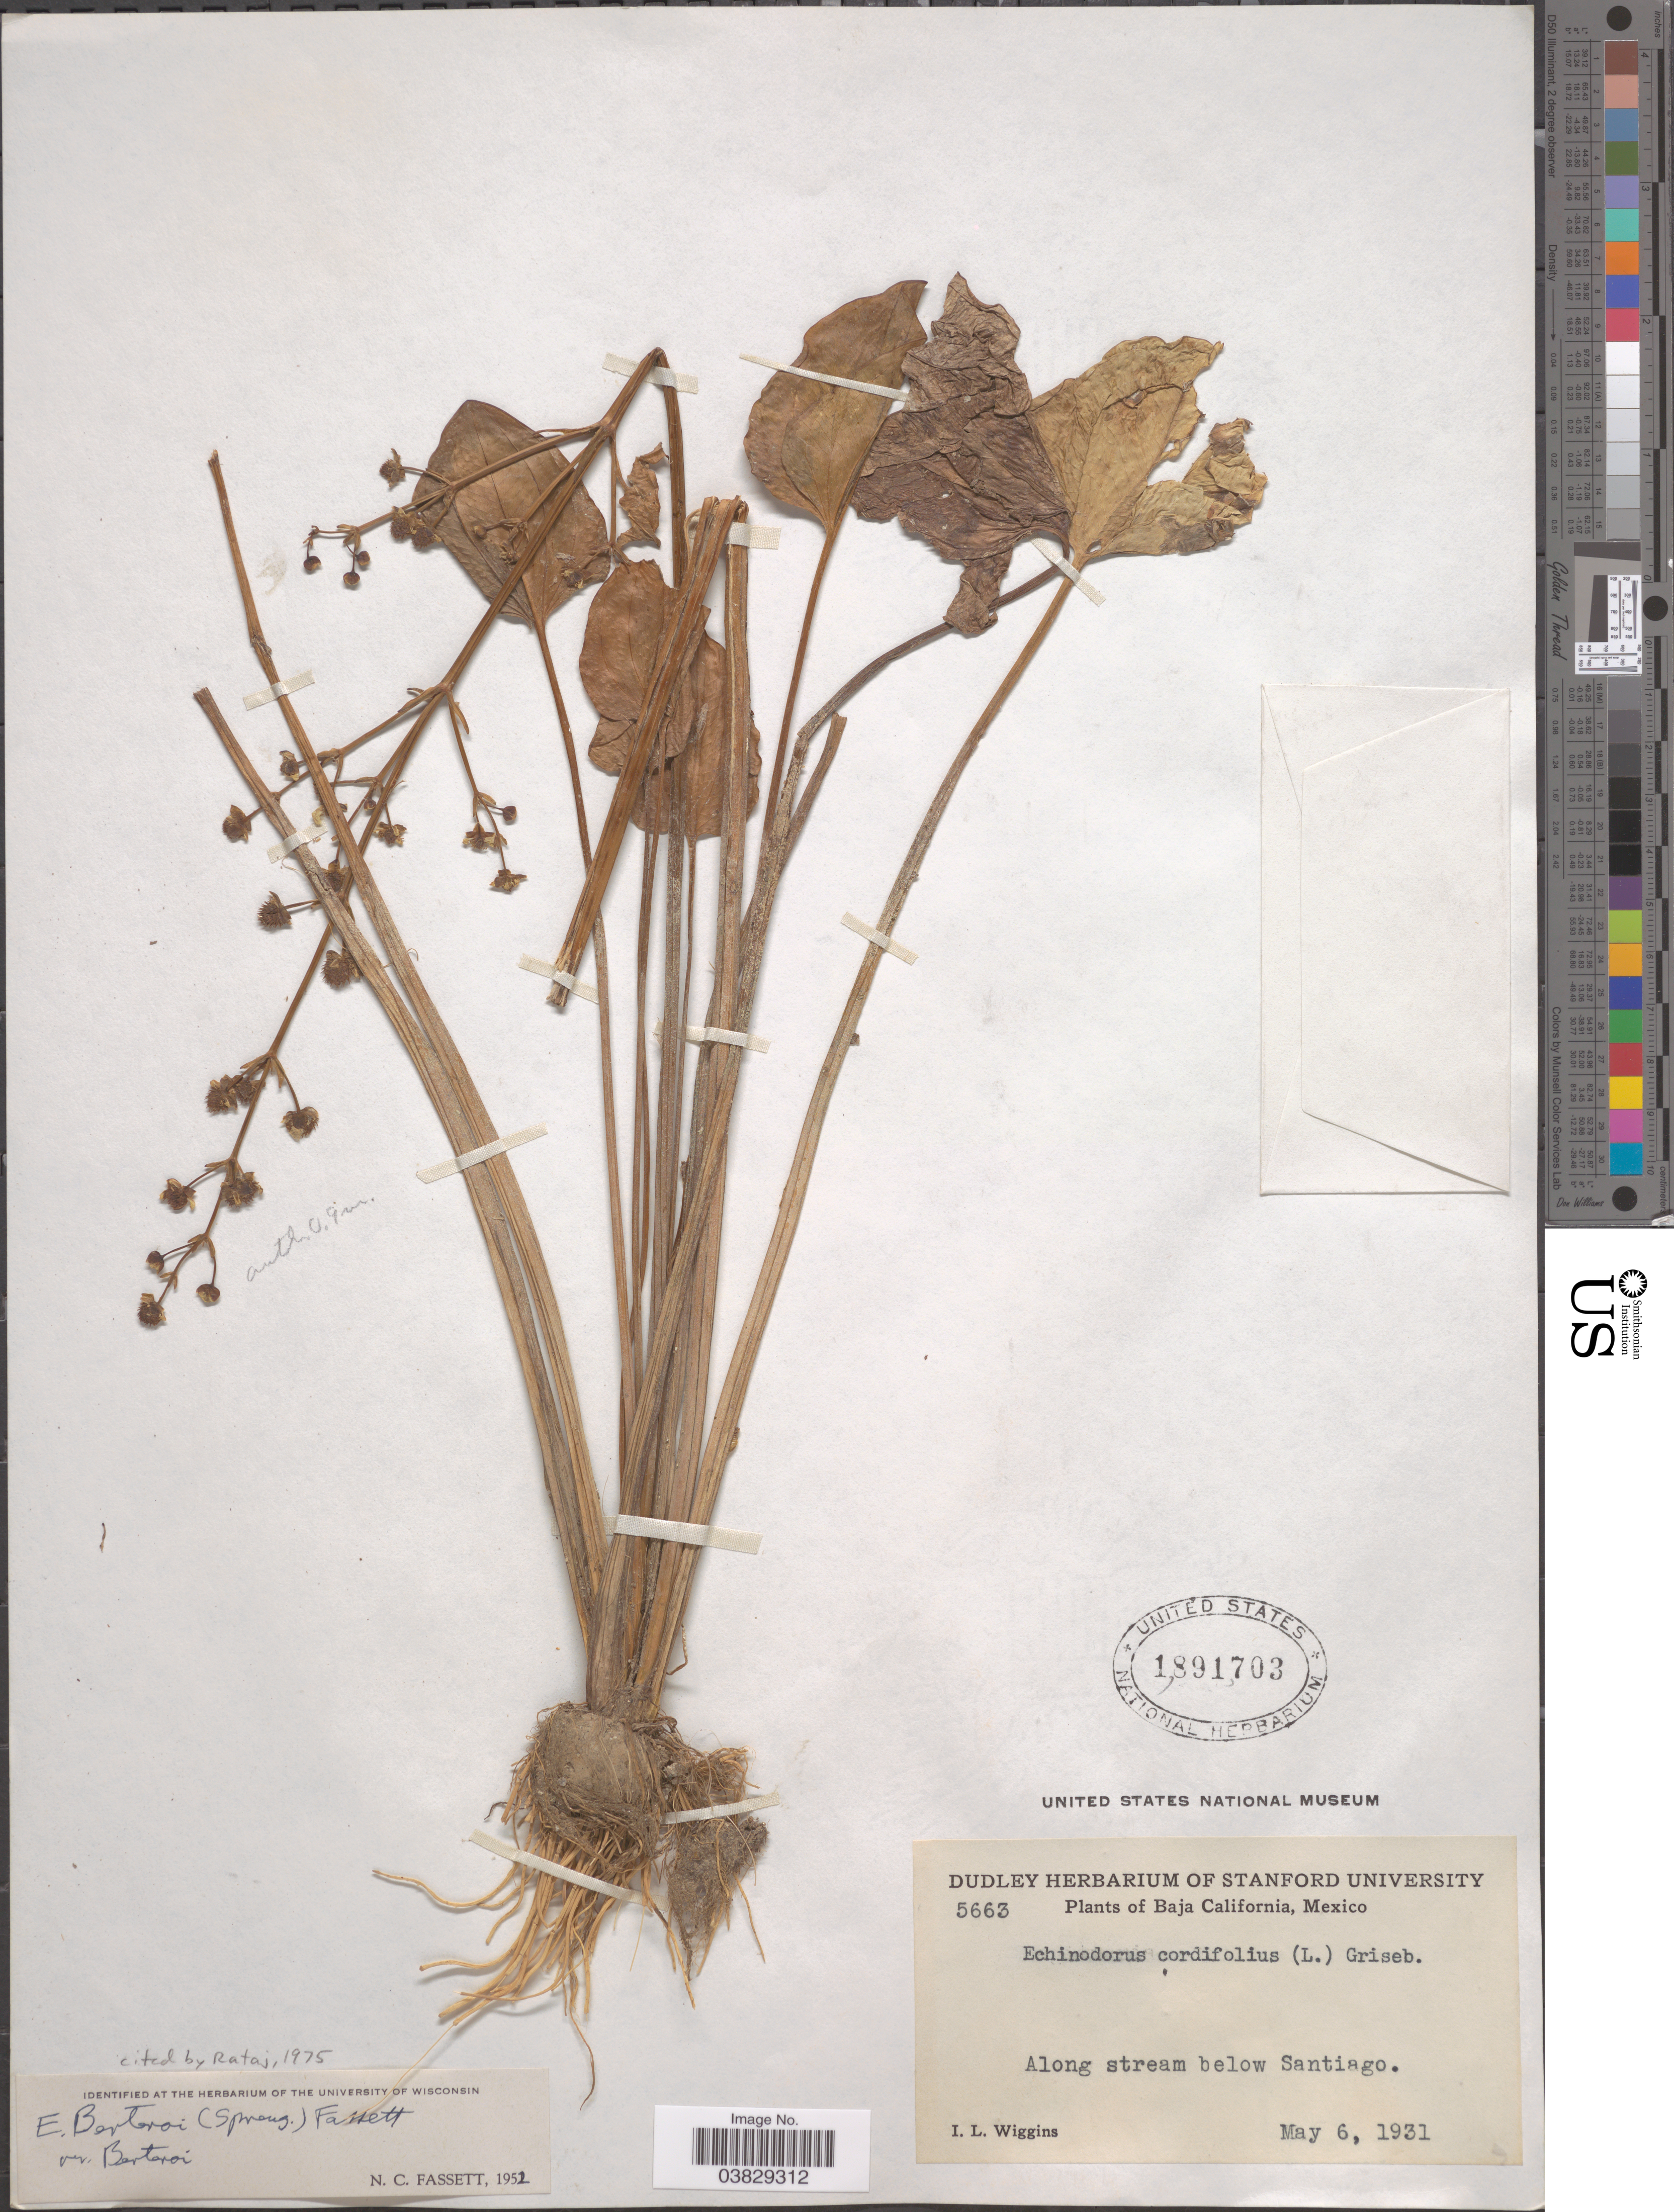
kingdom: Plantae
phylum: Tracheophyta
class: Liliopsida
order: Alismatales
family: Alismataceae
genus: Echinodorus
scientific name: Echinodorus berteroi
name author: (Spreng.) Fassett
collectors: I. L. Wiggins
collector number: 5663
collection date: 1931-05-06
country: Mexico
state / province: Baja California Sur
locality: Along stream below Santiago.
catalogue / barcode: US 1891703